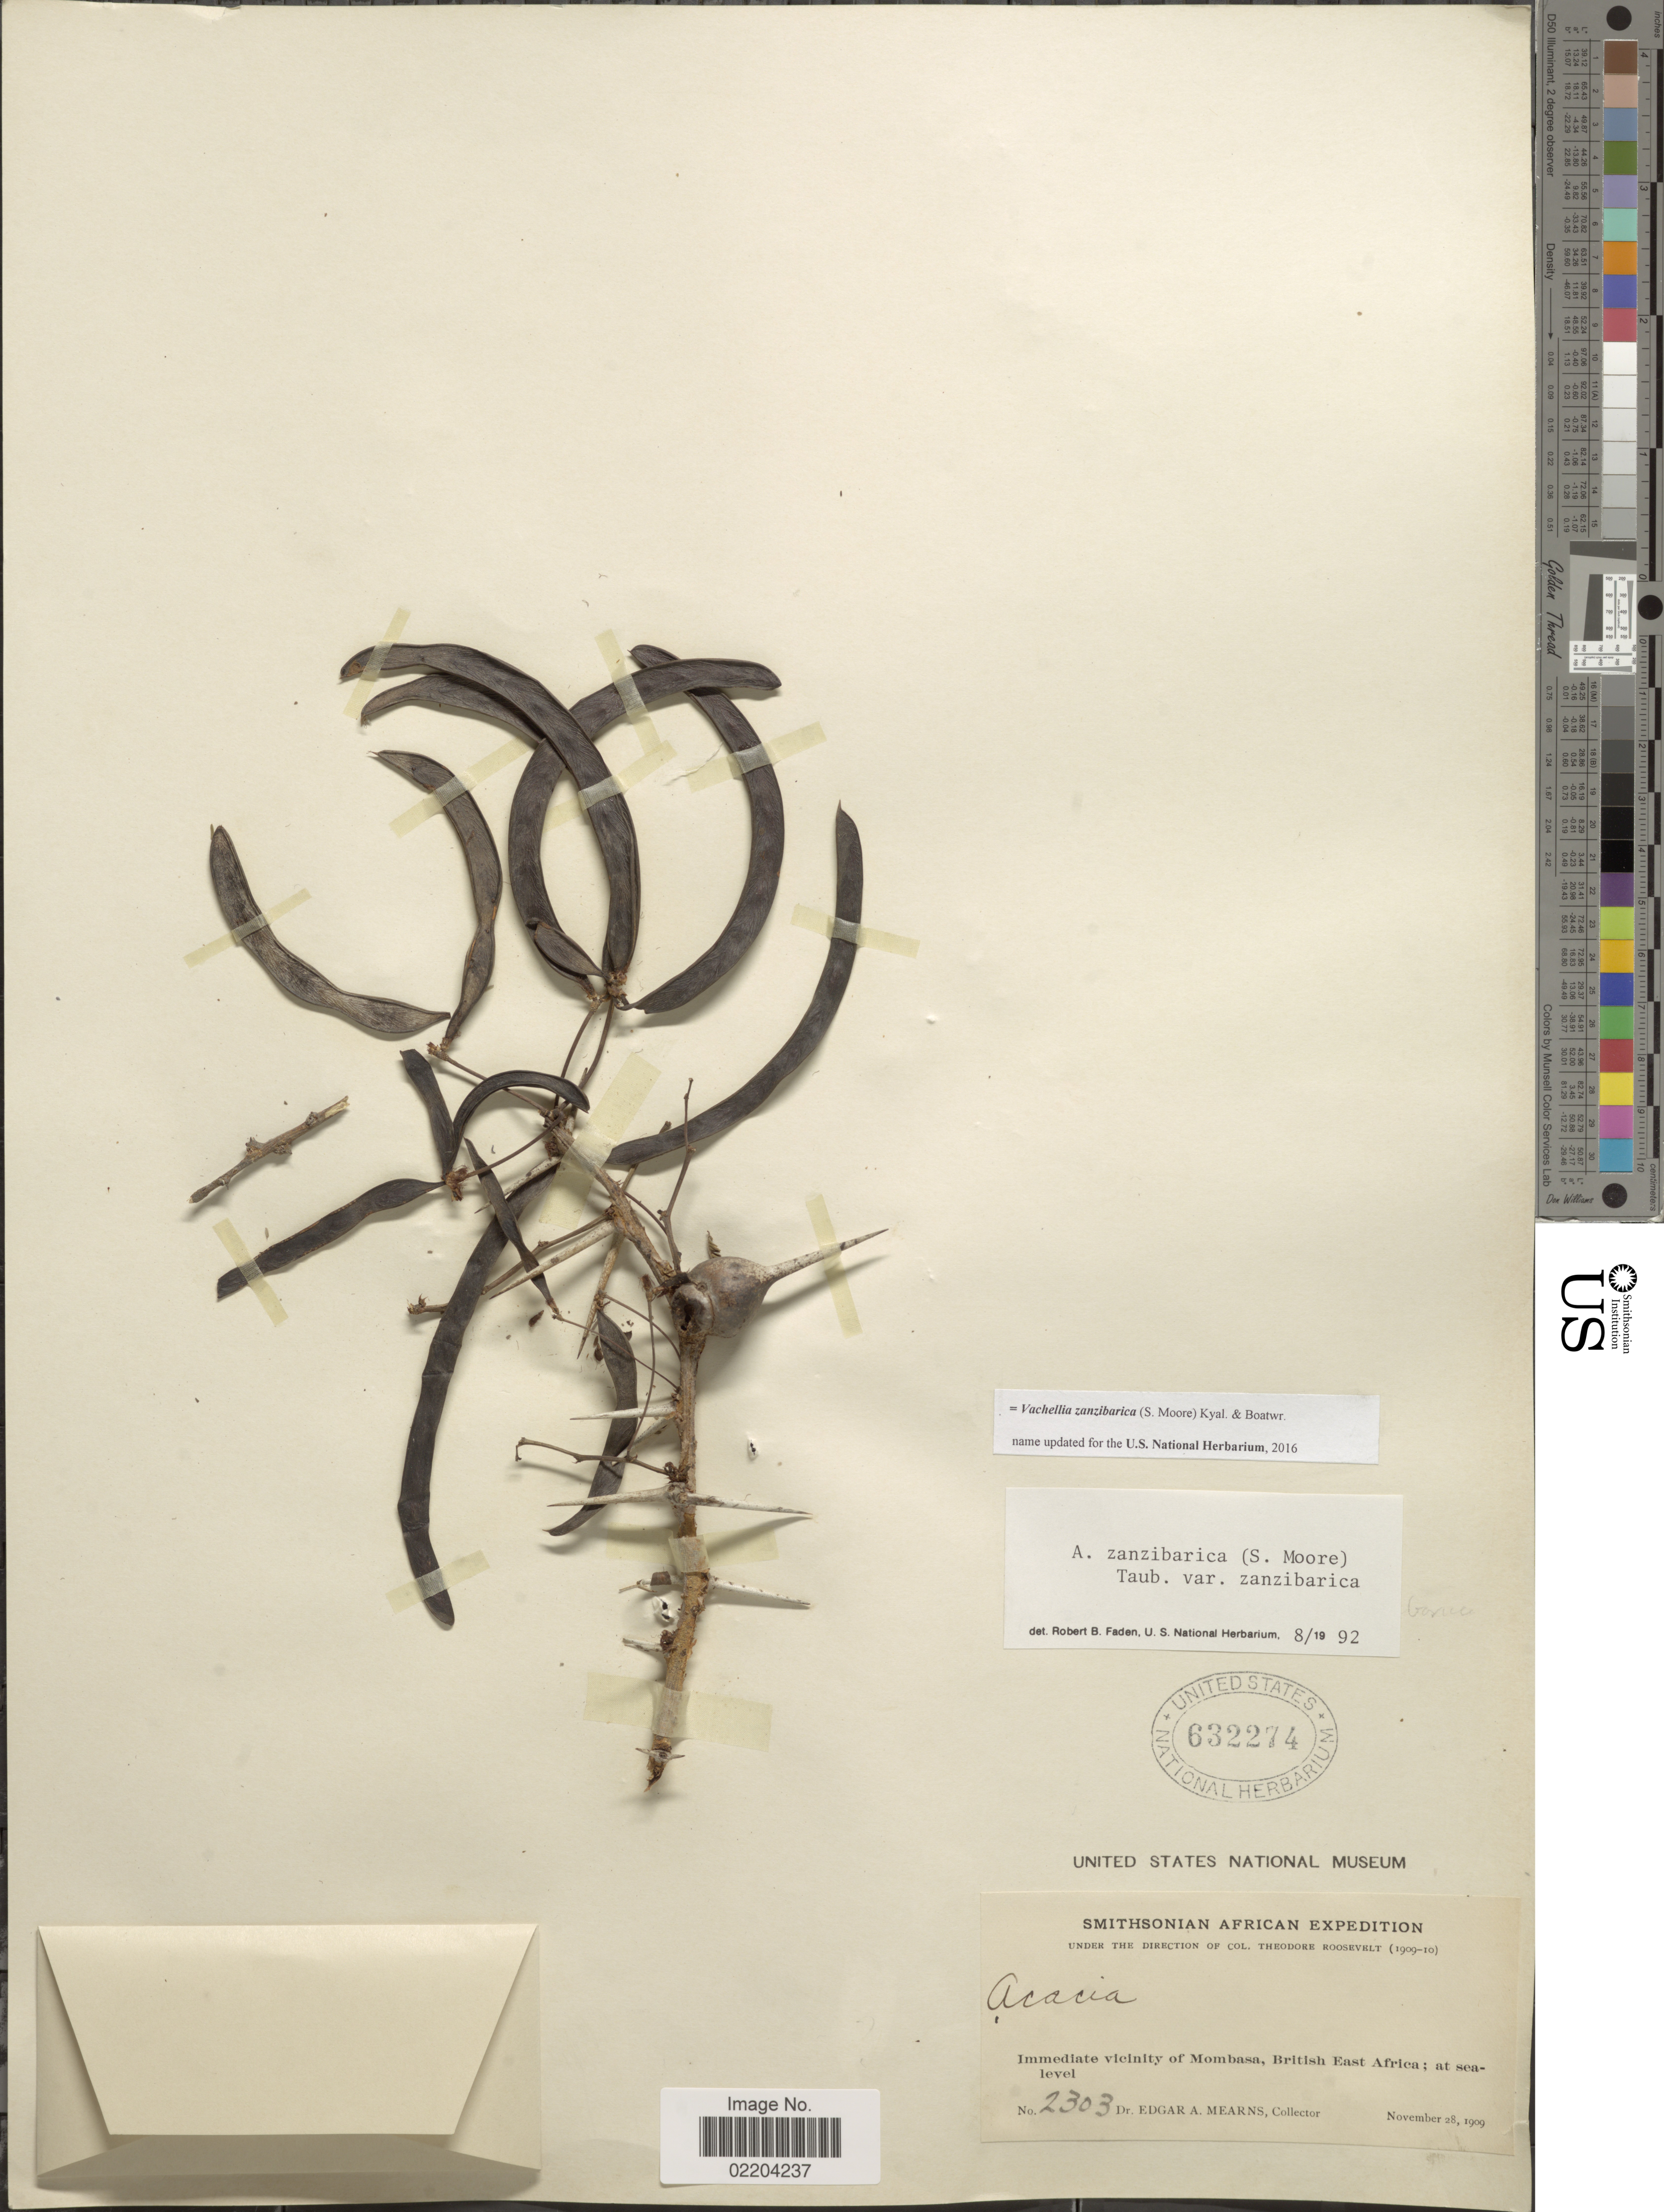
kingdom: Plantae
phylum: Tracheophyta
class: Magnoliopsida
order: Fabales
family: Fabaceae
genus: Vachellia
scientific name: Vachellia zanzibarica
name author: (S. Moore) Kyal. & Boatwr.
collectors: E. A. Mearns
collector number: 2303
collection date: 1909-11-28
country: Kenya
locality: Immediate vicinity of Mombasa, Birtish East Africa.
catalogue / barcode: US 632274